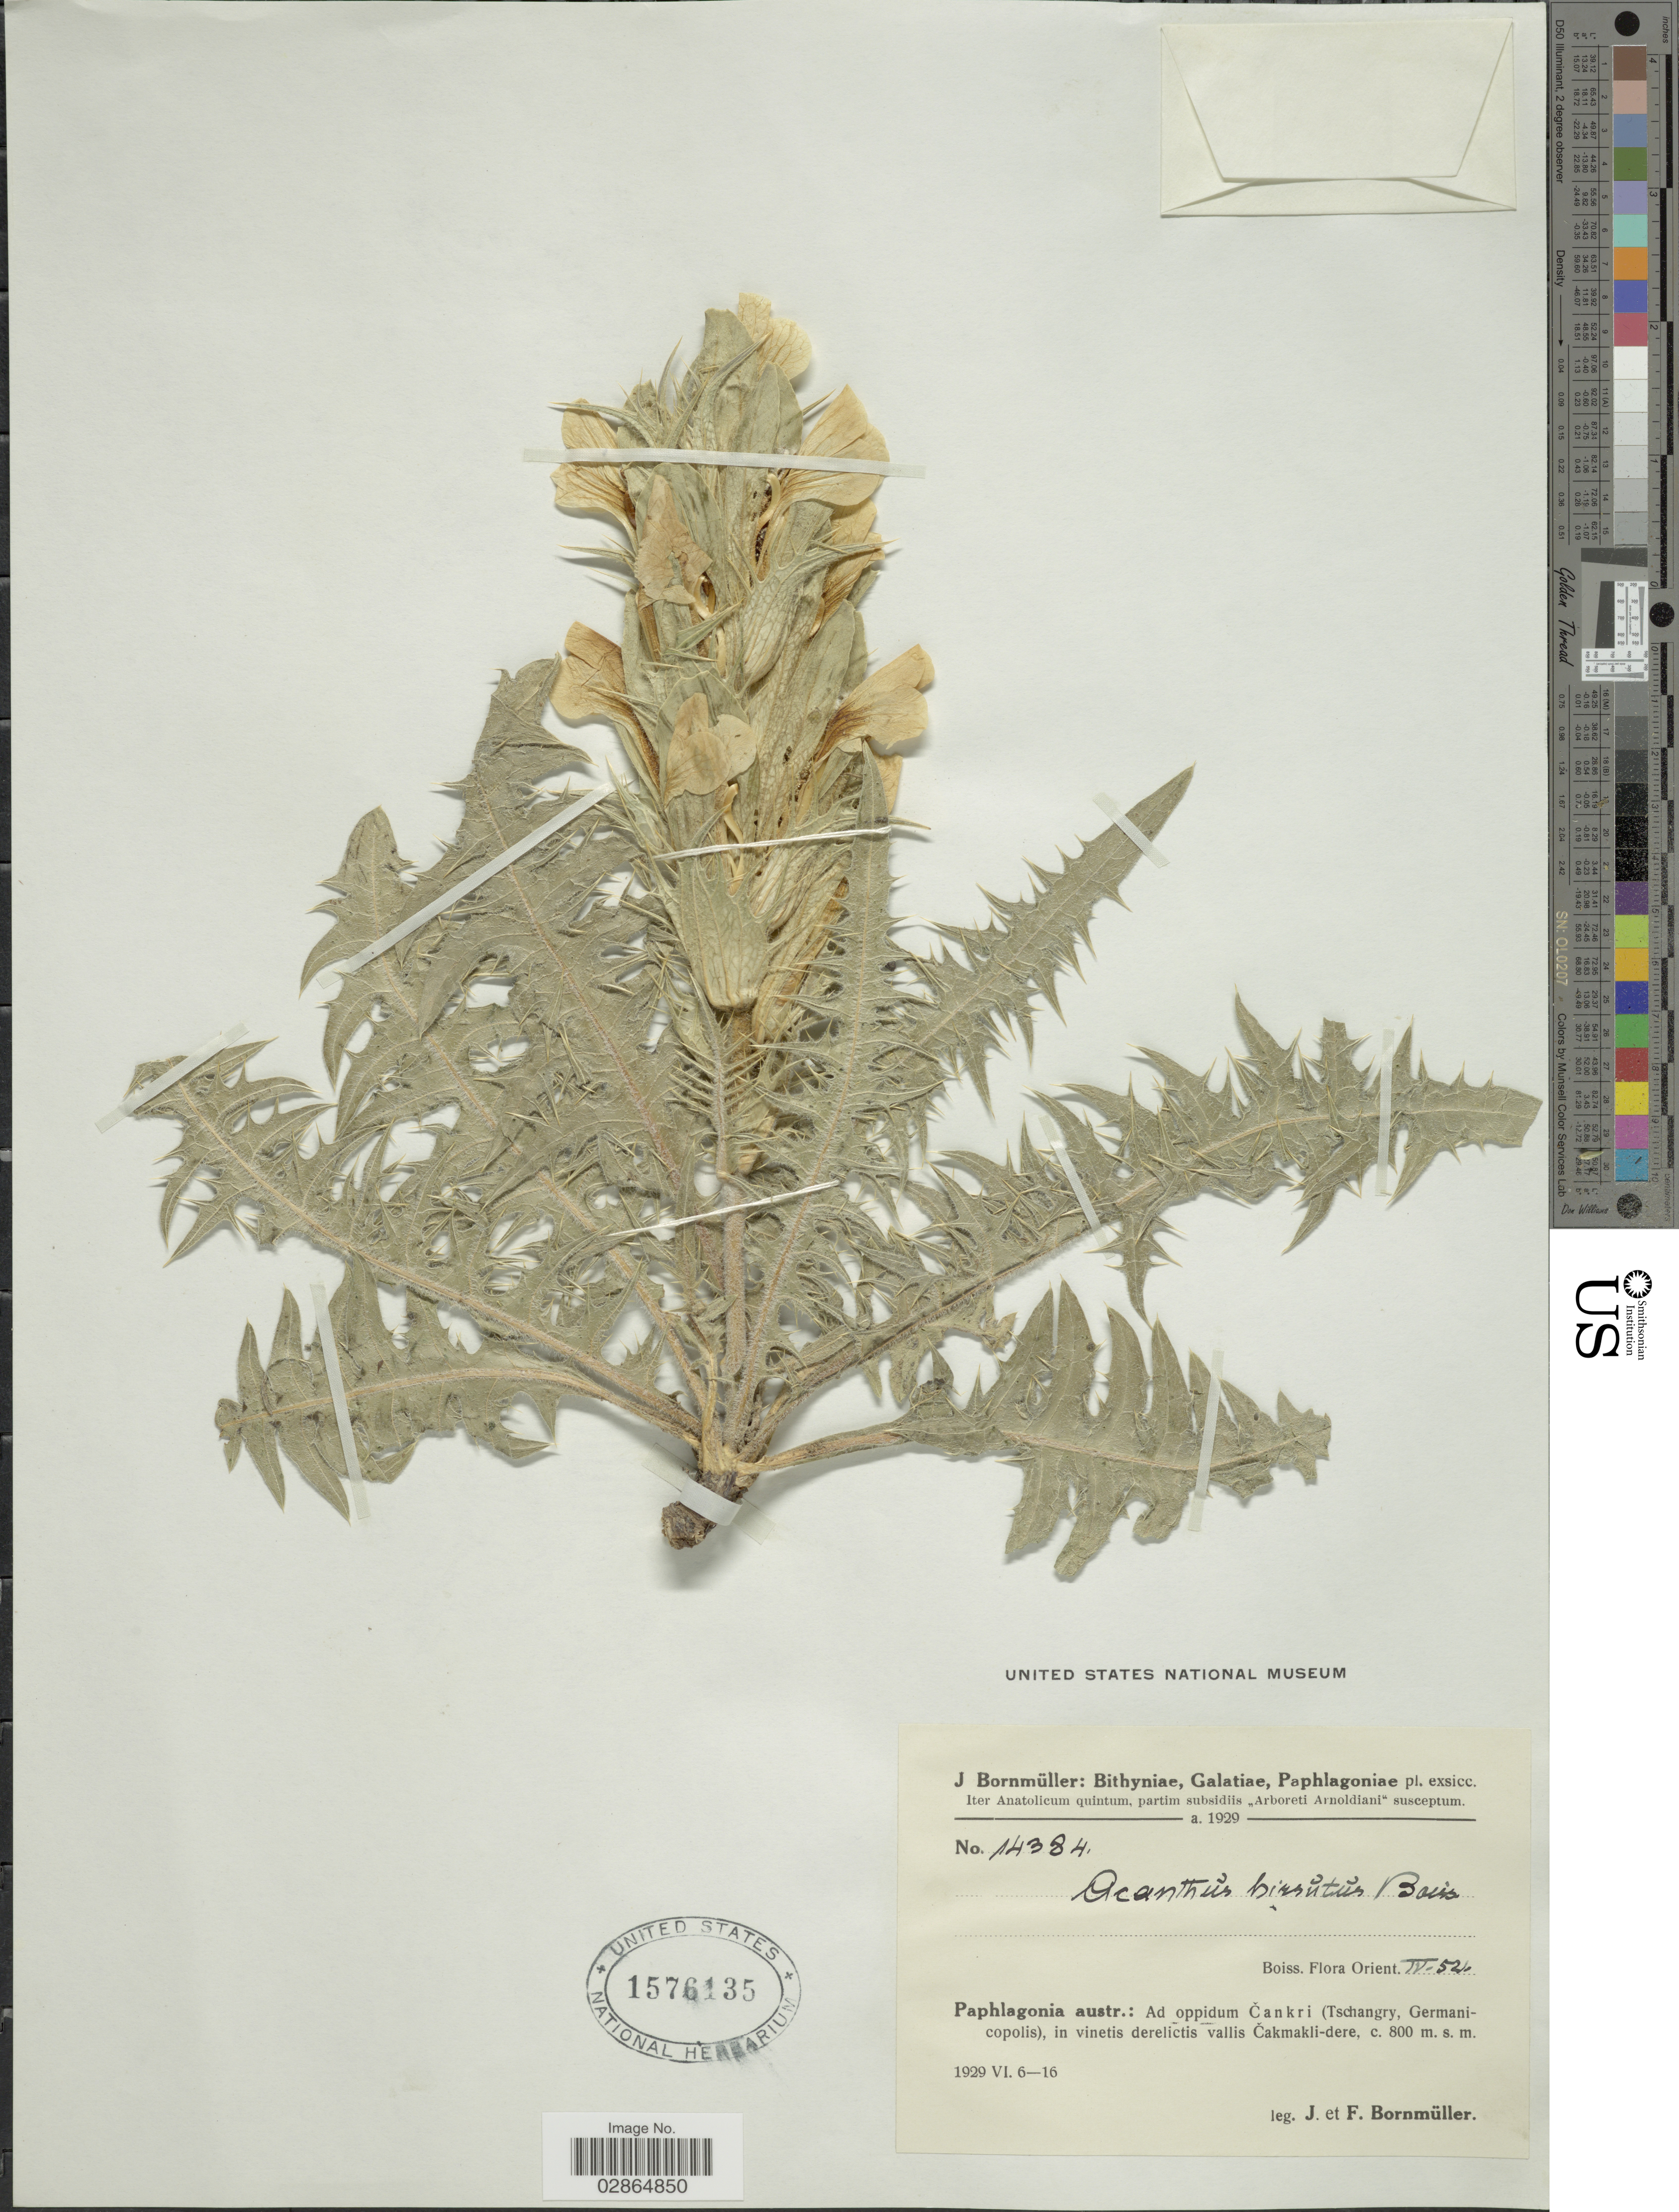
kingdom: Plantae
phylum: Tracheophyta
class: Magnoliopsida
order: Lamiales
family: Acanthaceae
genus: Acanthus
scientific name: Acanthus hirsutus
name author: Boiss.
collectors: J. Bornmüller & F. Bornmüller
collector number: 14384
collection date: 1929-06-06/1929-06-16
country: Turkey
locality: Paphlagonia austr.: Ad oppidum Cankri (Tschangry, Germanicopolis), in vinetis derelictis vallis Cakmakli-dere.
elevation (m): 800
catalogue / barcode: US 1576135